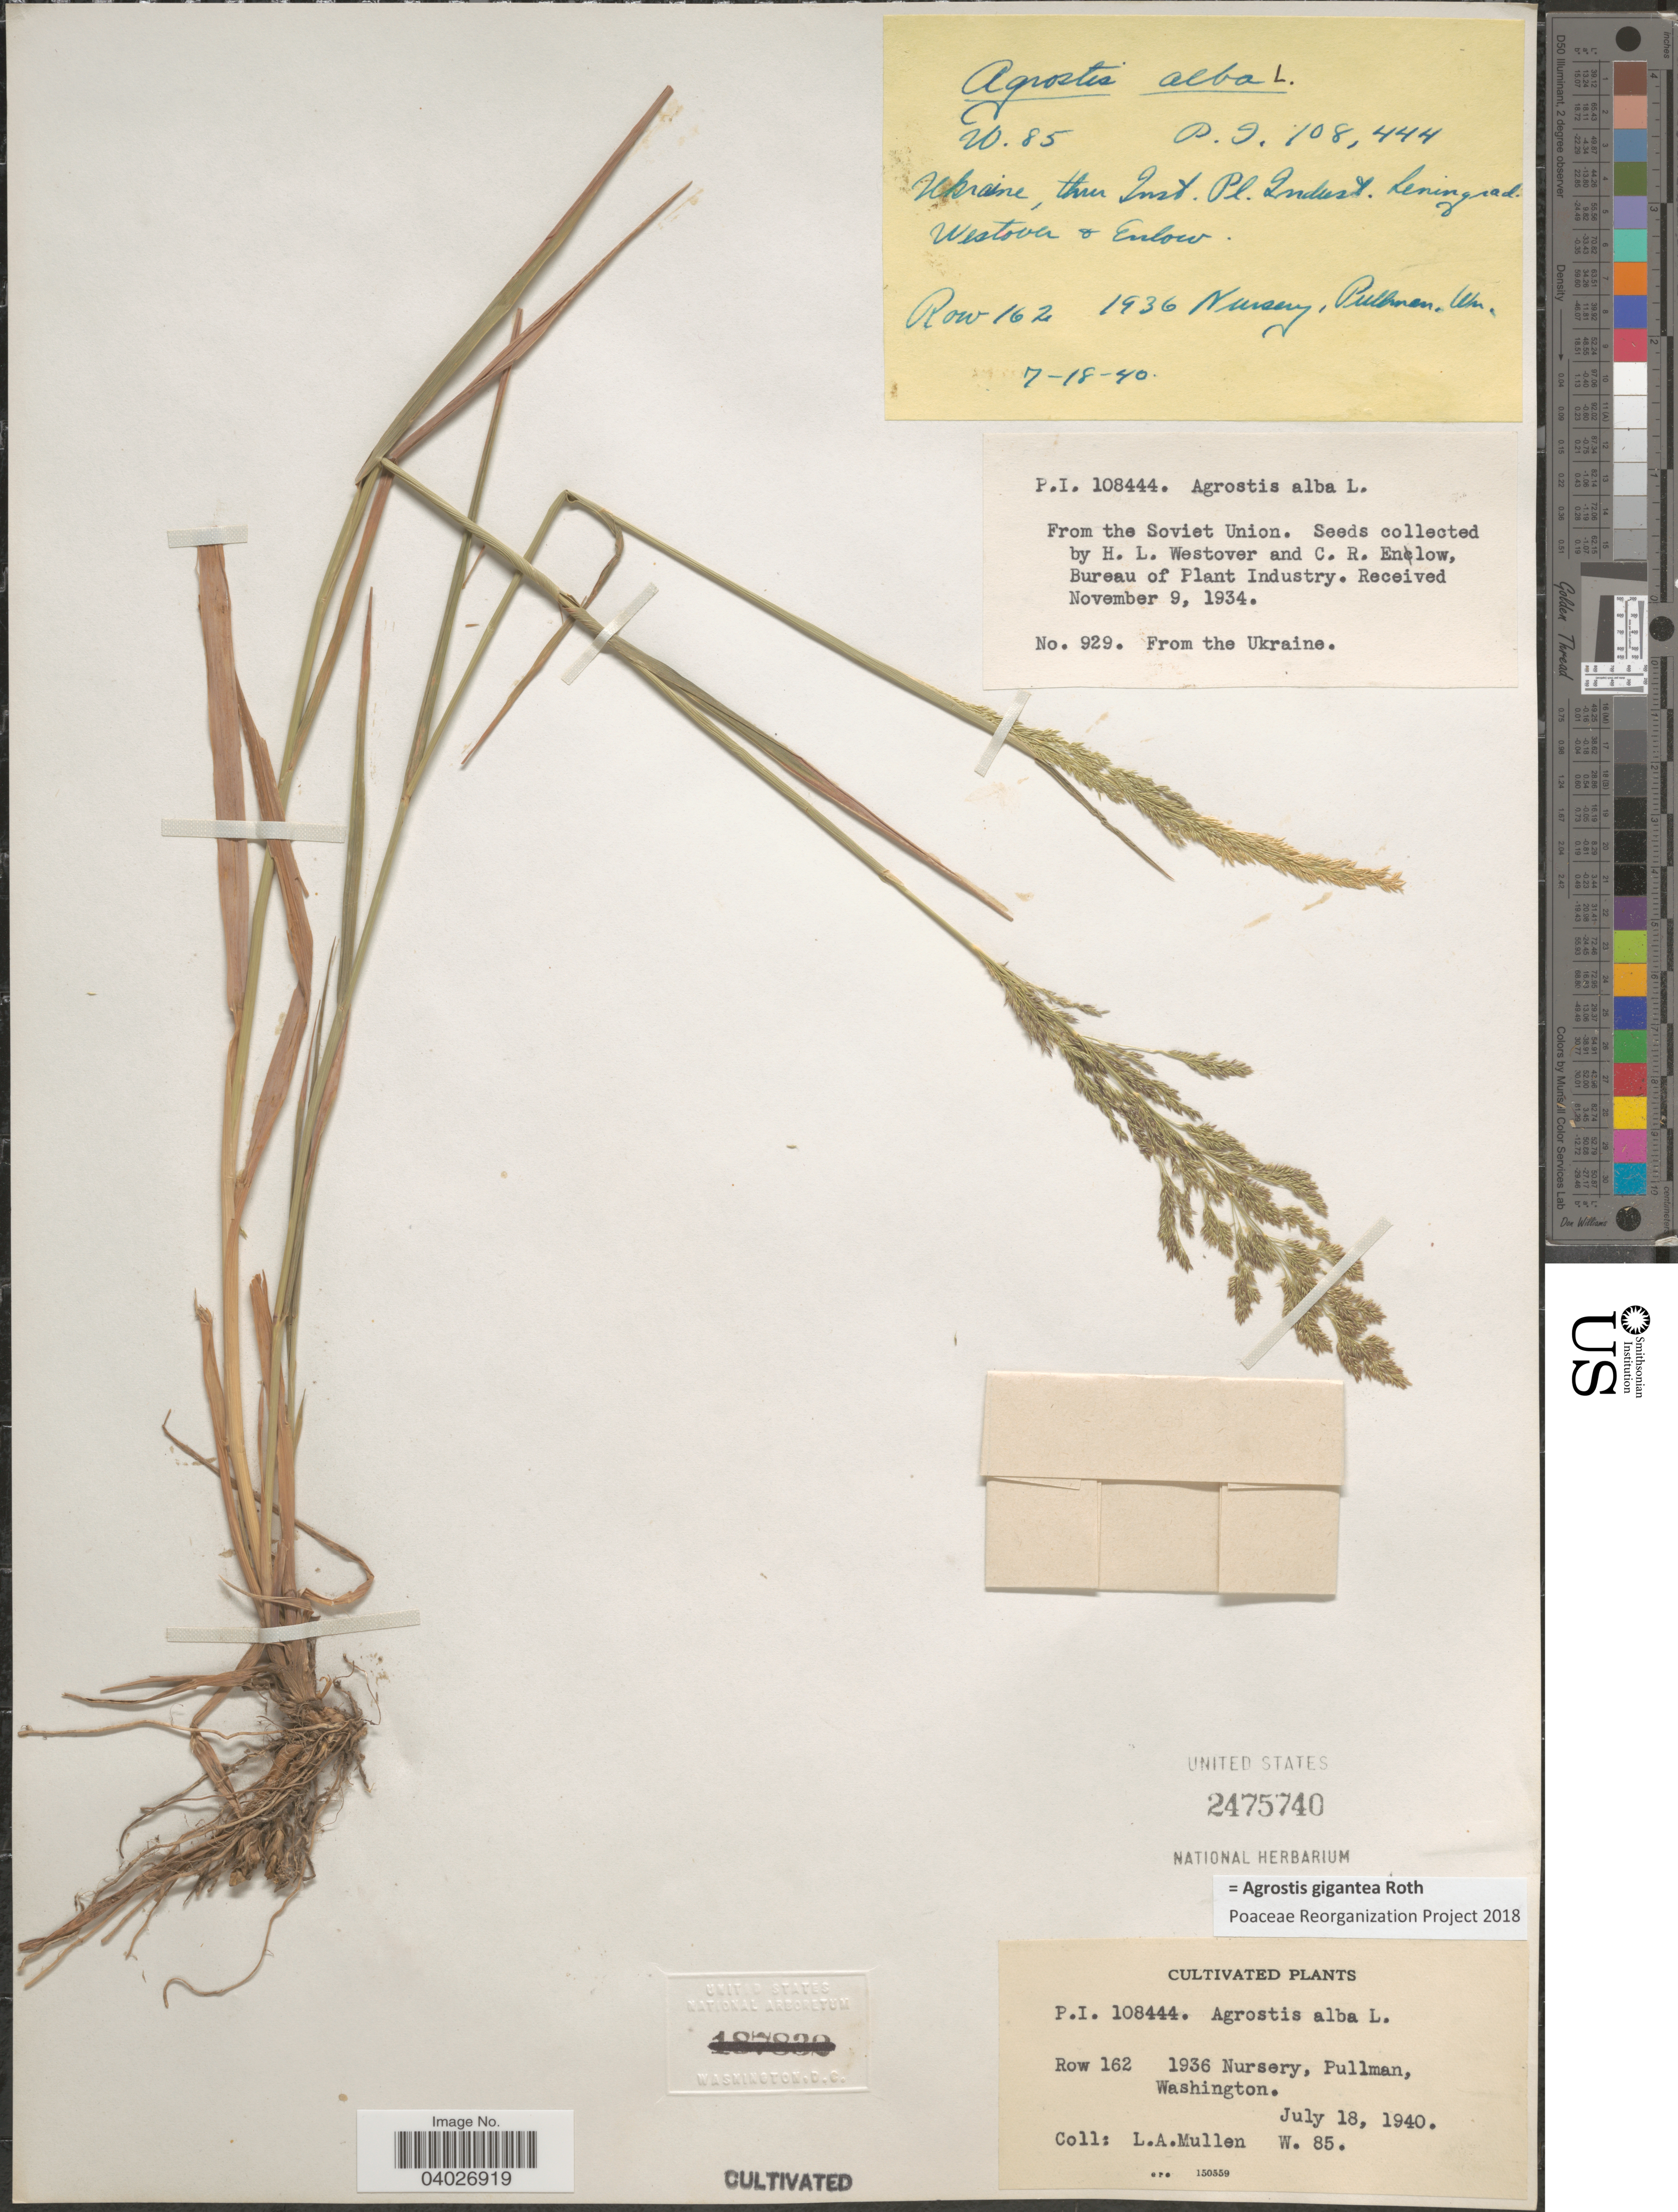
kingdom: Plantae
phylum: Tracheophyta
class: Liliopsida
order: Poales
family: Poaceae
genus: Agrostis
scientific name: Agrostis gigantea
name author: Roth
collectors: L. Mullen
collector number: W 85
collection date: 1940-07-18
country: United States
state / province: Washington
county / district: Whitman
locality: Row 162 1936 Nursery, Pullman.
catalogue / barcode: US 2475740